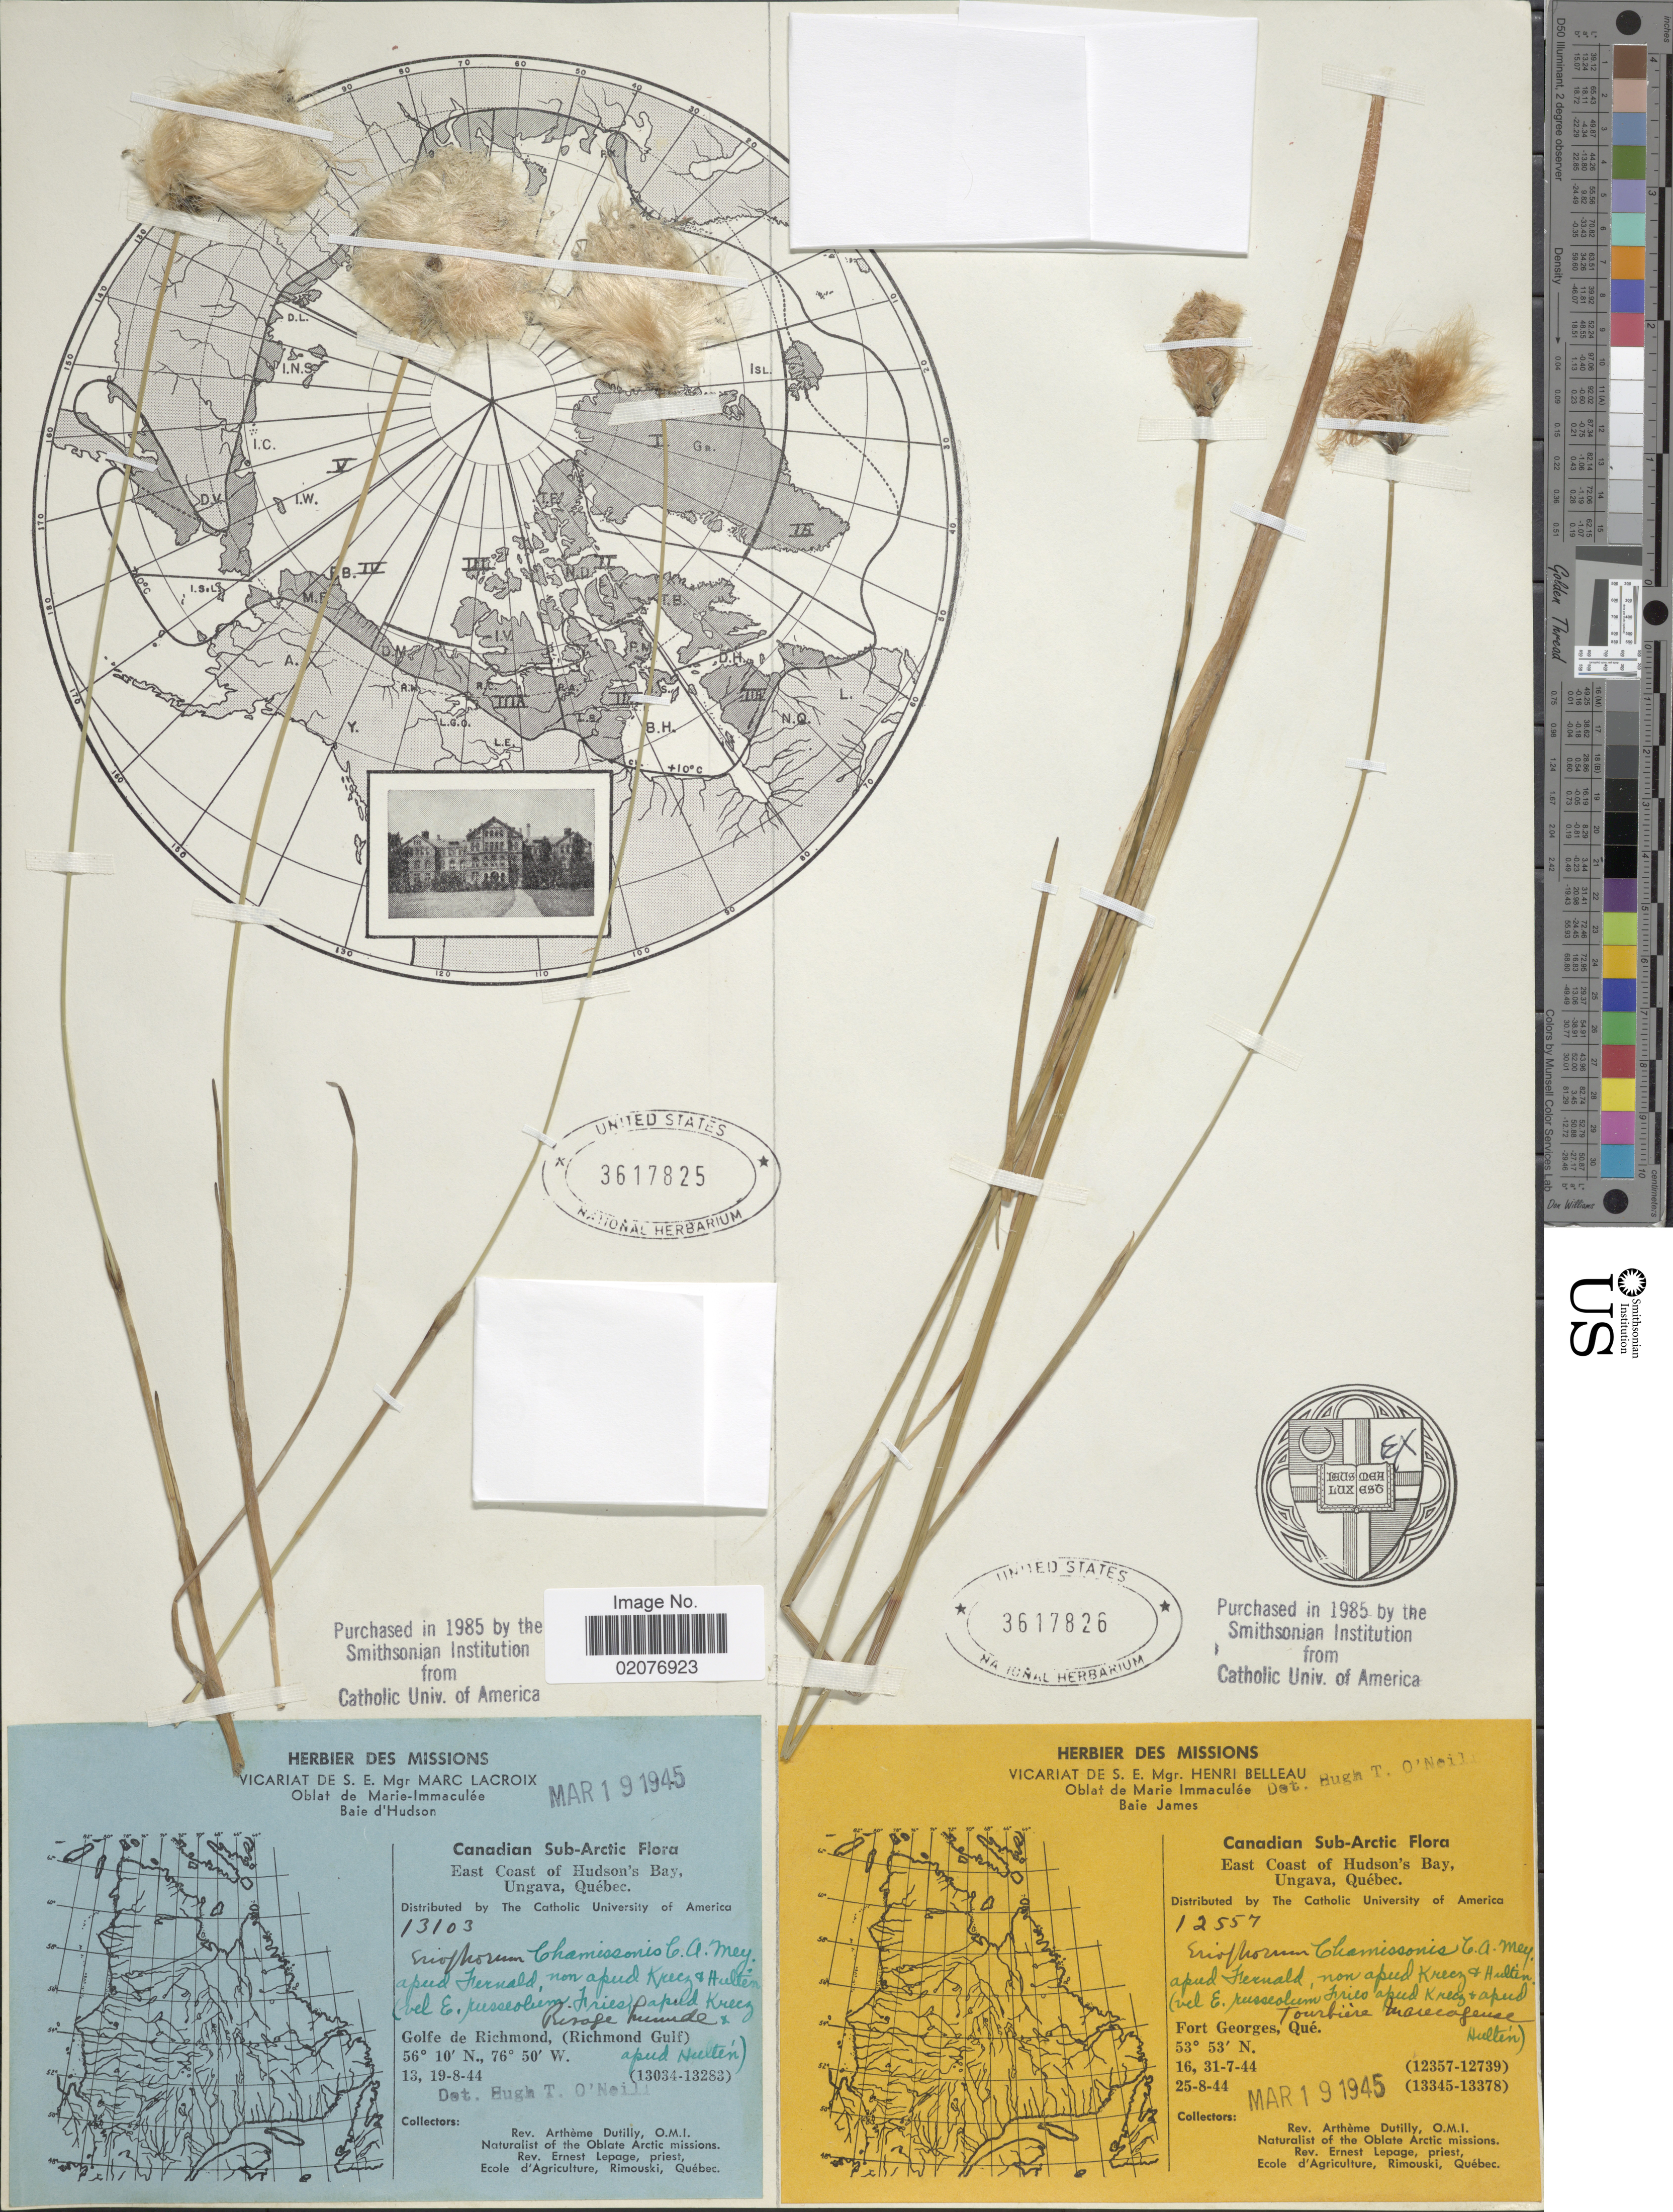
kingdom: Plantae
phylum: Tracheophyta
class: Liliopsida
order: Poales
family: Cyperaceae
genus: Eriophorum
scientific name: Eriophorum chamissonis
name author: C.A. Mey.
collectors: A. Dutilly & E. Lepage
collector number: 13103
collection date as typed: Transcribed d/m/y: 13/8/44 to 19/8/44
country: Canada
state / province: Quebec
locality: Canadian Sub-Arctic, East Coast of Hudson's Bay, Ungava, Bisage humide, Golfe de Richmond, (Richmond Gulf)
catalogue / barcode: US 3617825